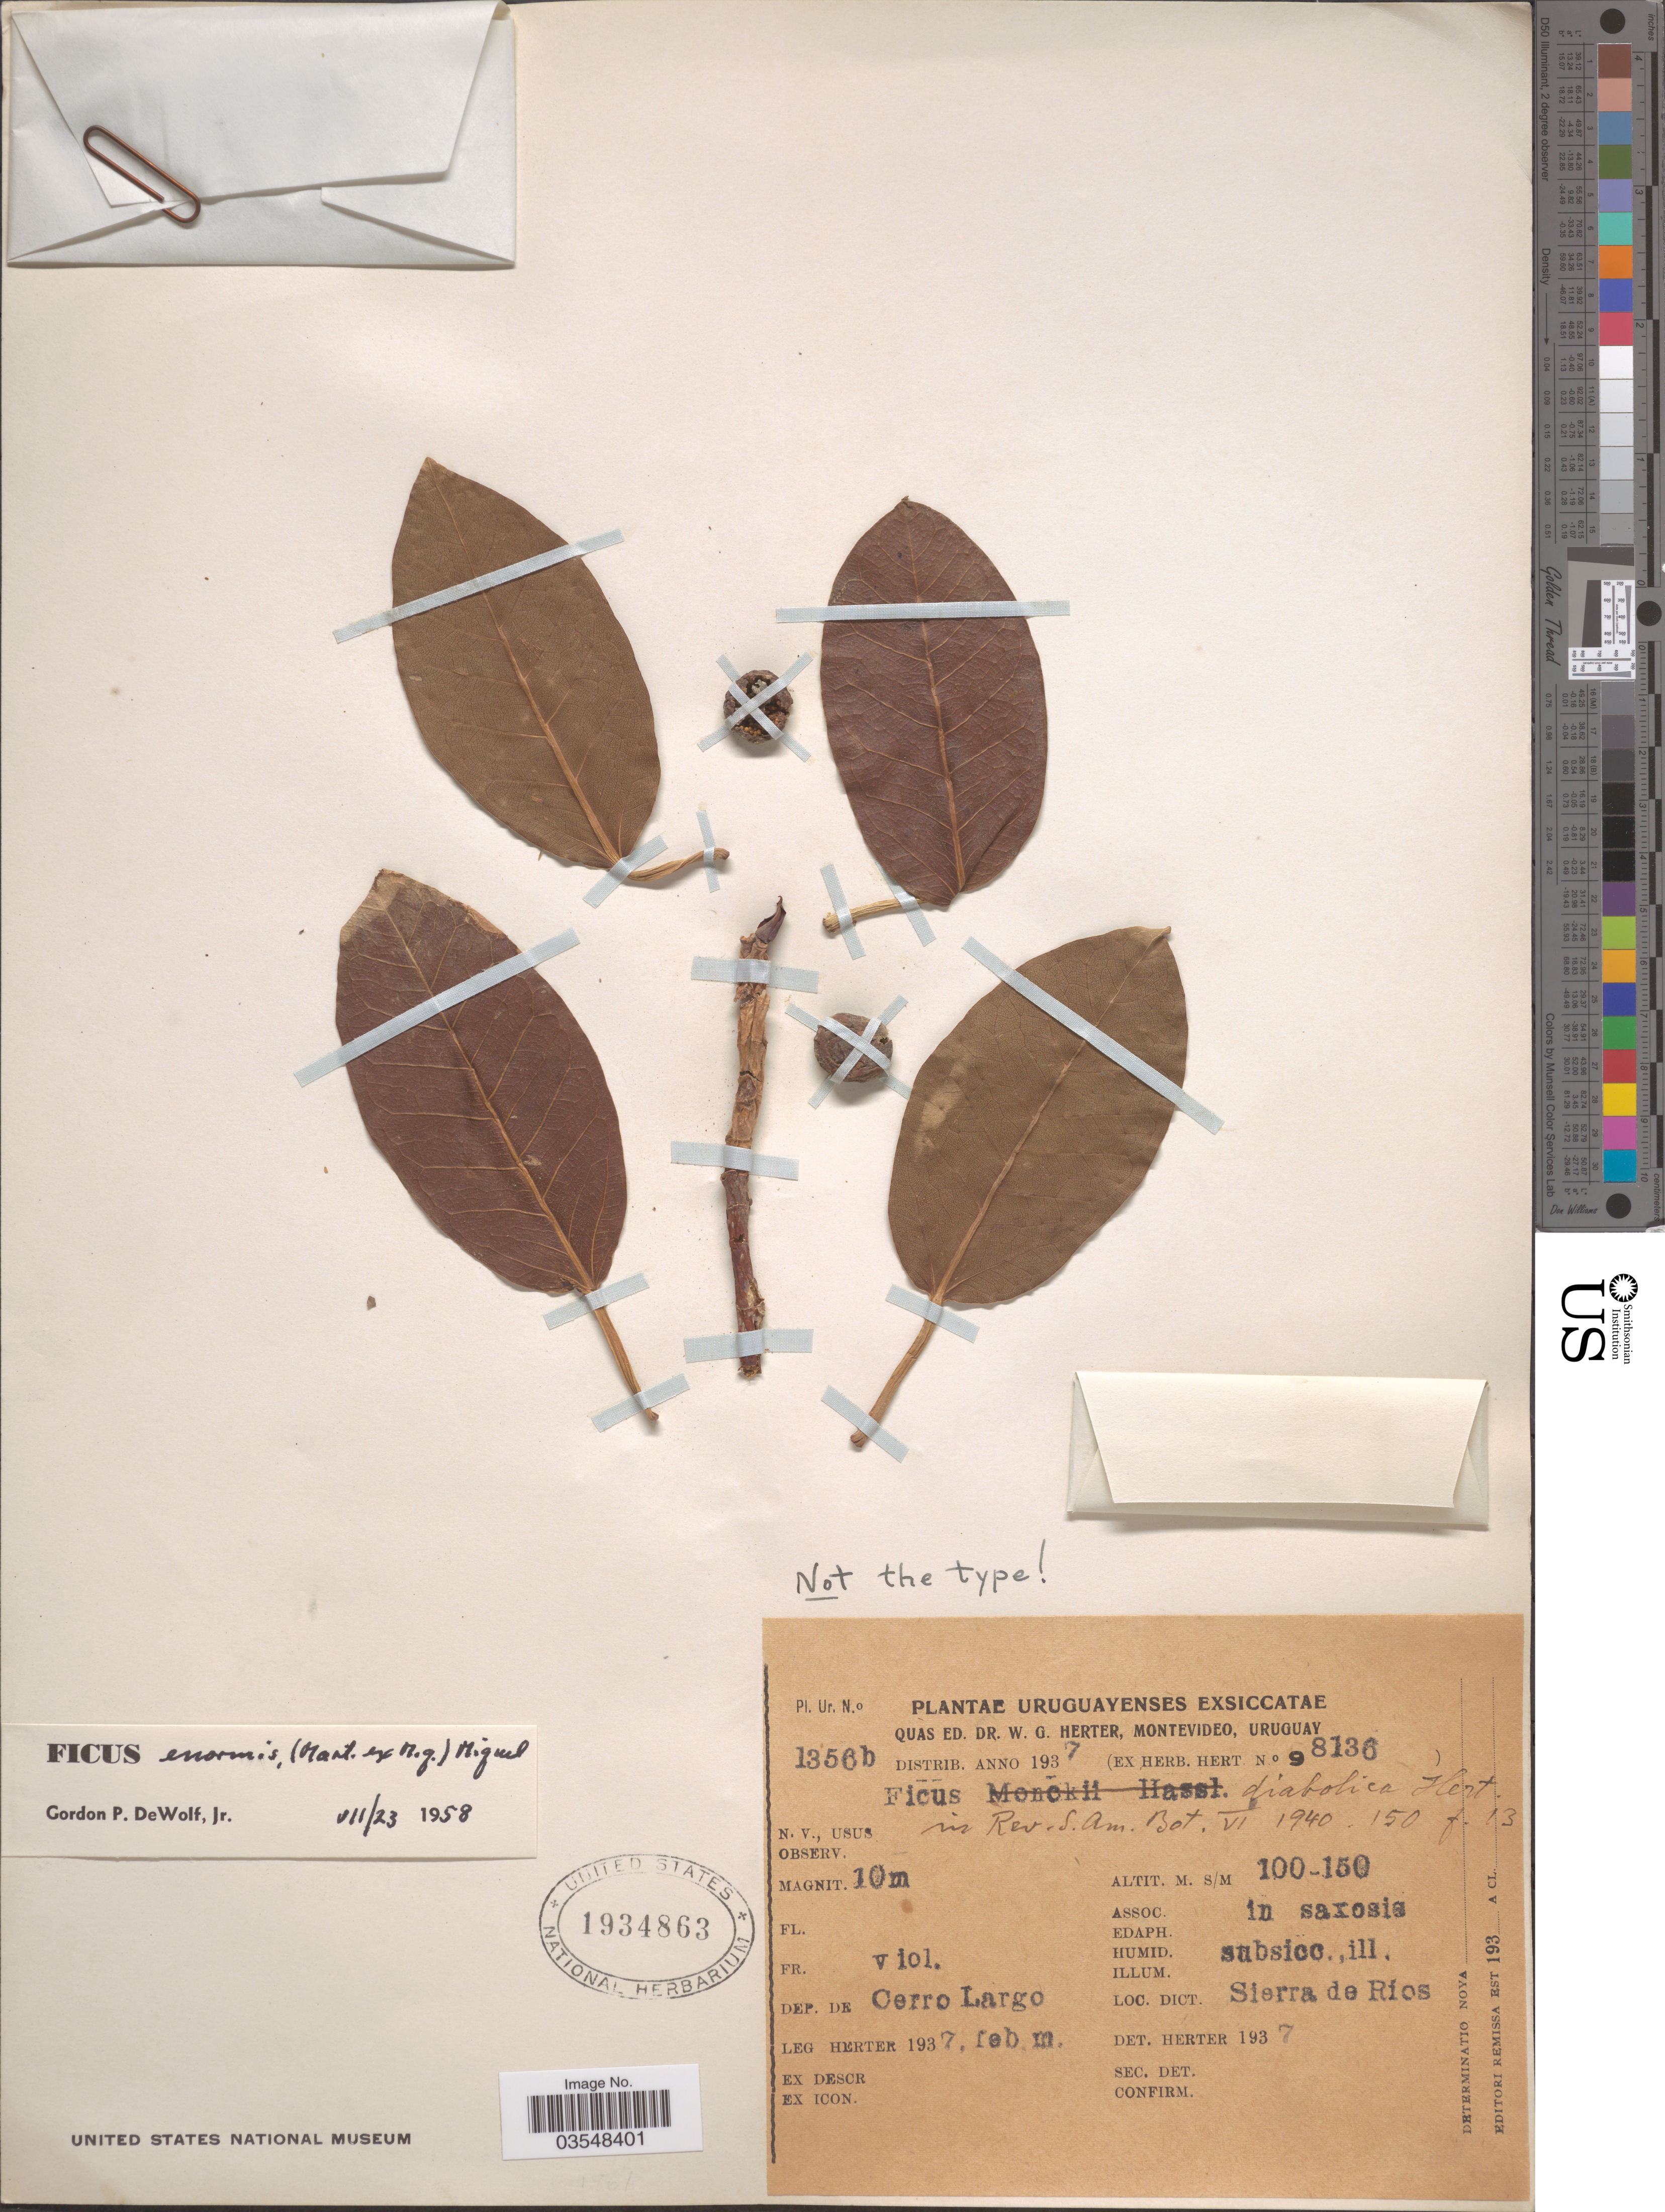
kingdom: Plantae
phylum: Tracheophyta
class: Magnoliopsida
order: Rosales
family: Moraceae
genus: Ficus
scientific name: Ficus enormis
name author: Mart. ex Miq.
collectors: W. G. Herter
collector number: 1356b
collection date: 1937-02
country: Uruguay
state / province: Cerro Largo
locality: Dep. de Cerro Largo. Dict. Sierra de Rios.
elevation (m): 100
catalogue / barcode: US 1934863